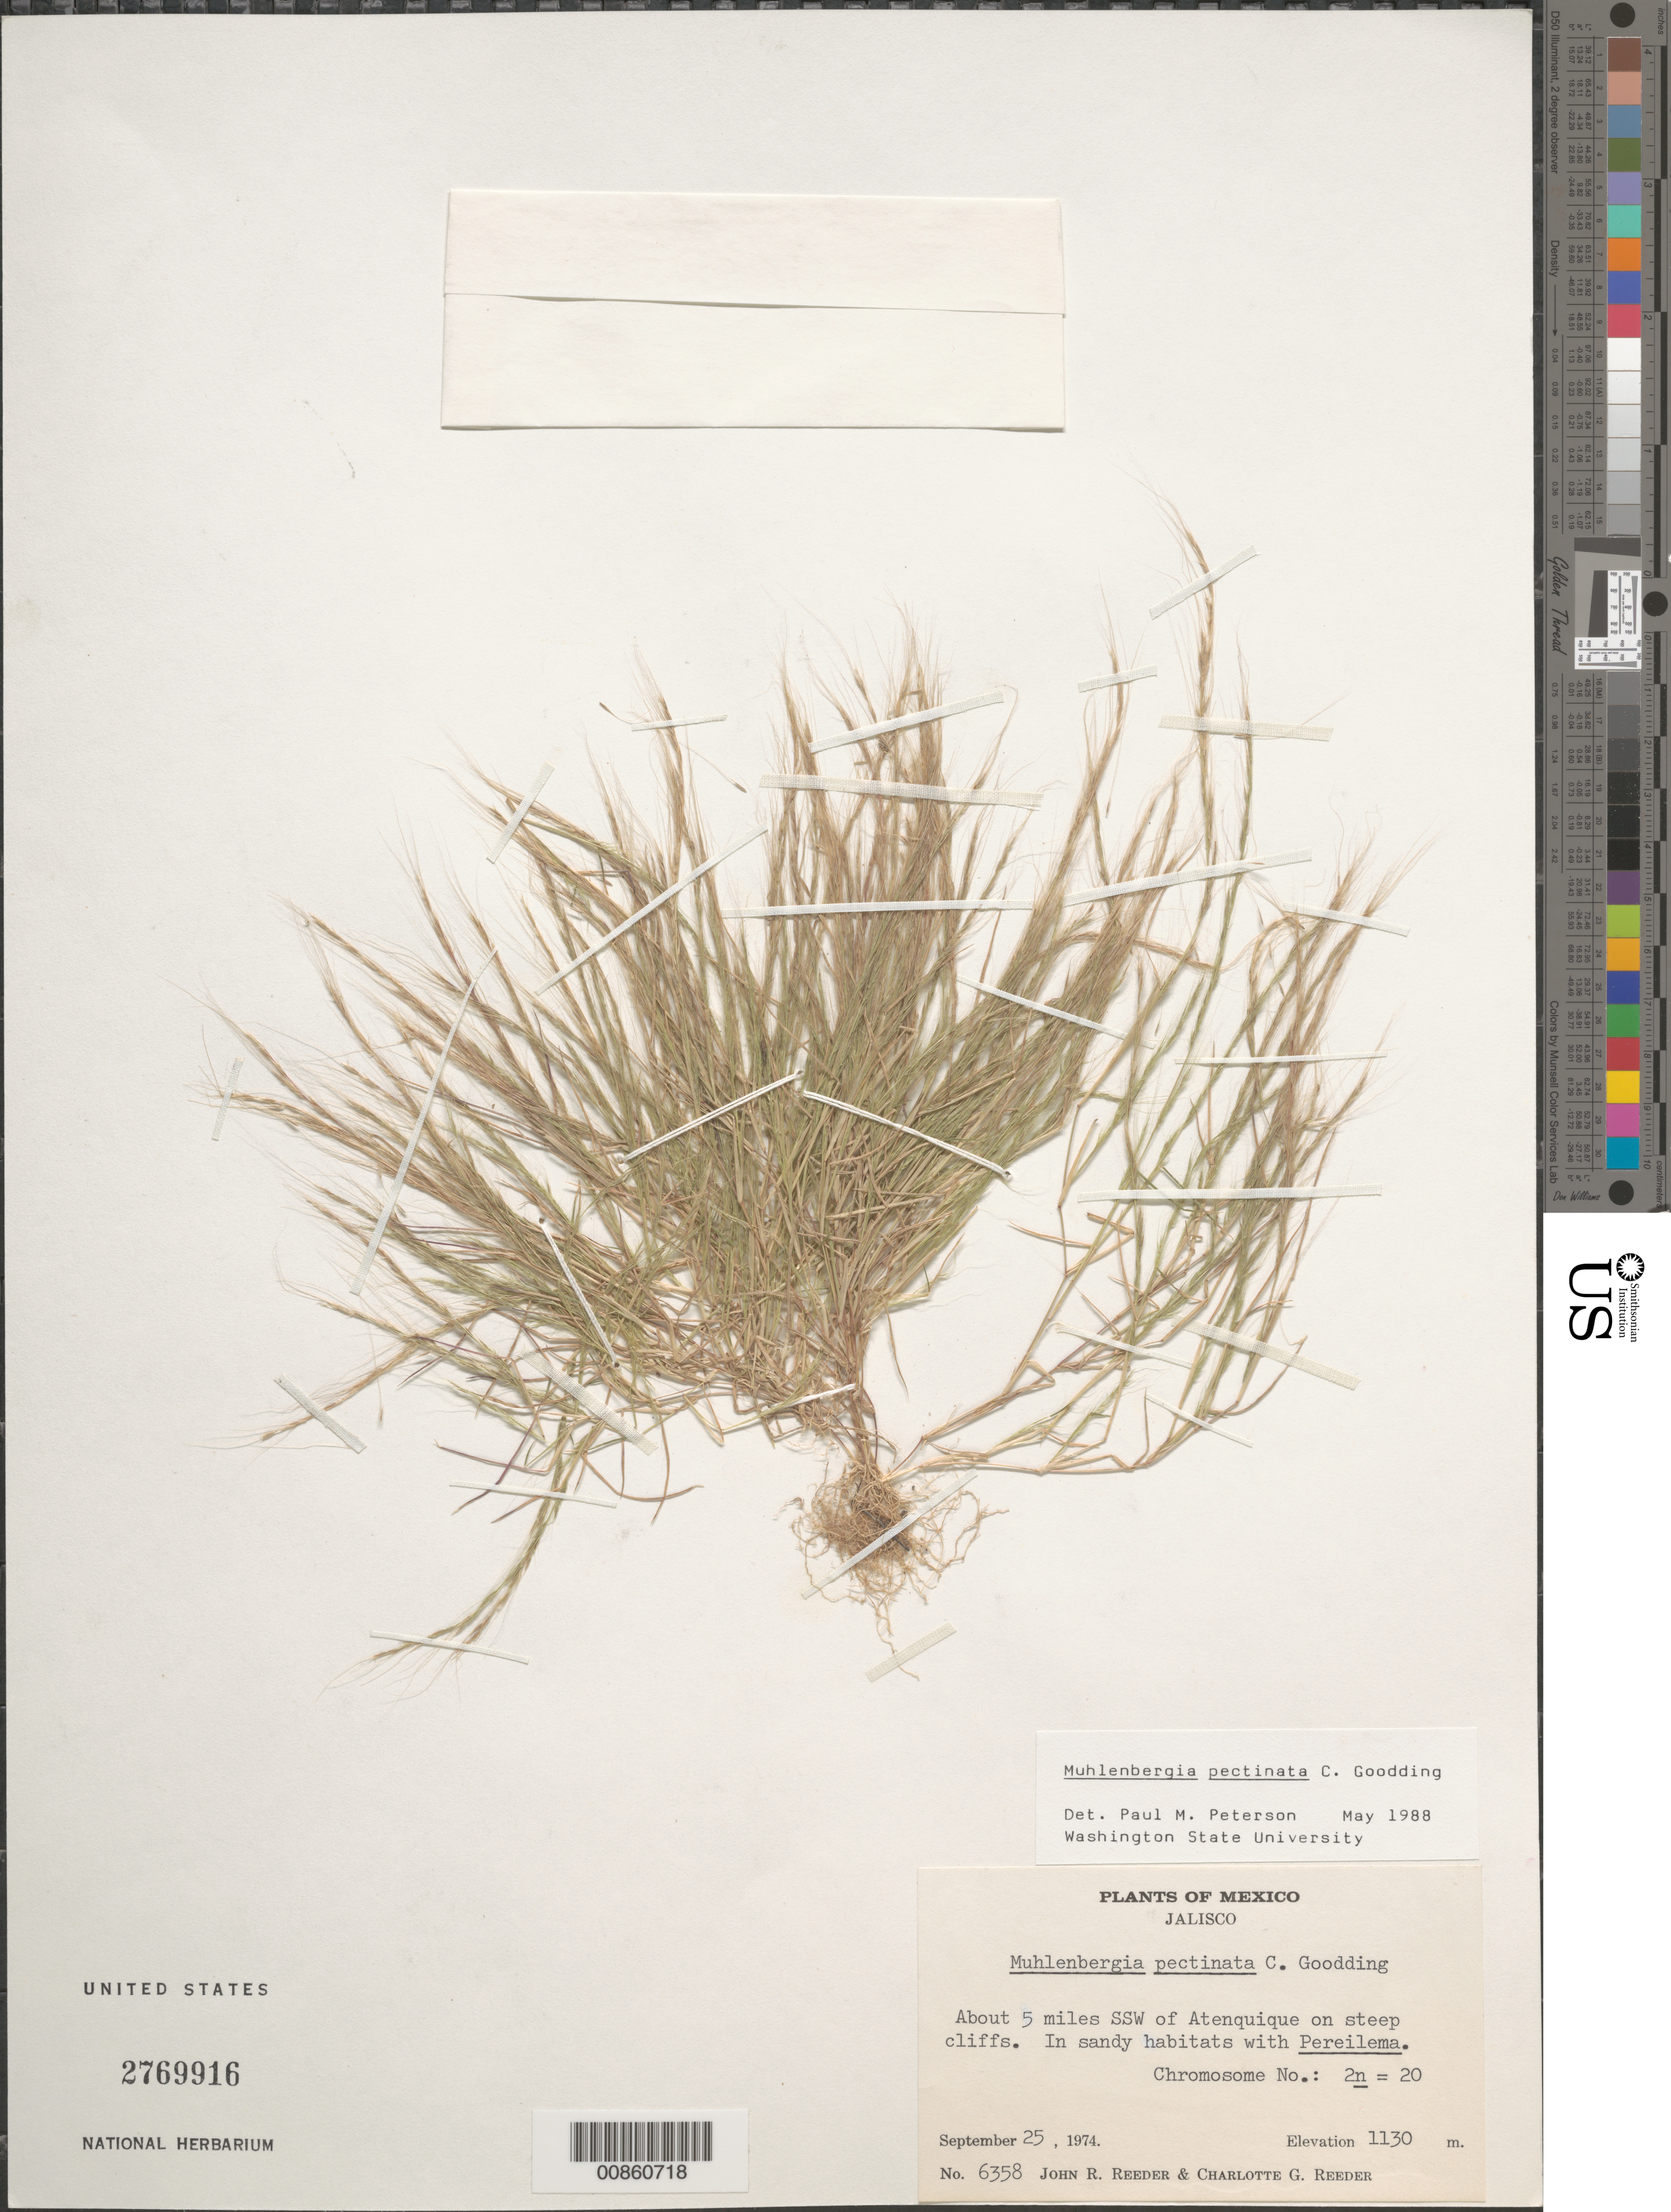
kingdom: Plantae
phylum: Tracheophyta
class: Liliopsida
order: Poales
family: Poaceae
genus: Muhlenbergia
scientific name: Muhlenbergia pectinata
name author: C.O. Goodd.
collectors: J. R. Reeder & C. G. Reeder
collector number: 6358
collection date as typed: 28 Sep 1974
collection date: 1974-09-28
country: Mexico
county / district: Tuxpan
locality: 5 mi SSW of Atenquique, mpio. Tuxpan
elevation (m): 2100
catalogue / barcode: US 2769916